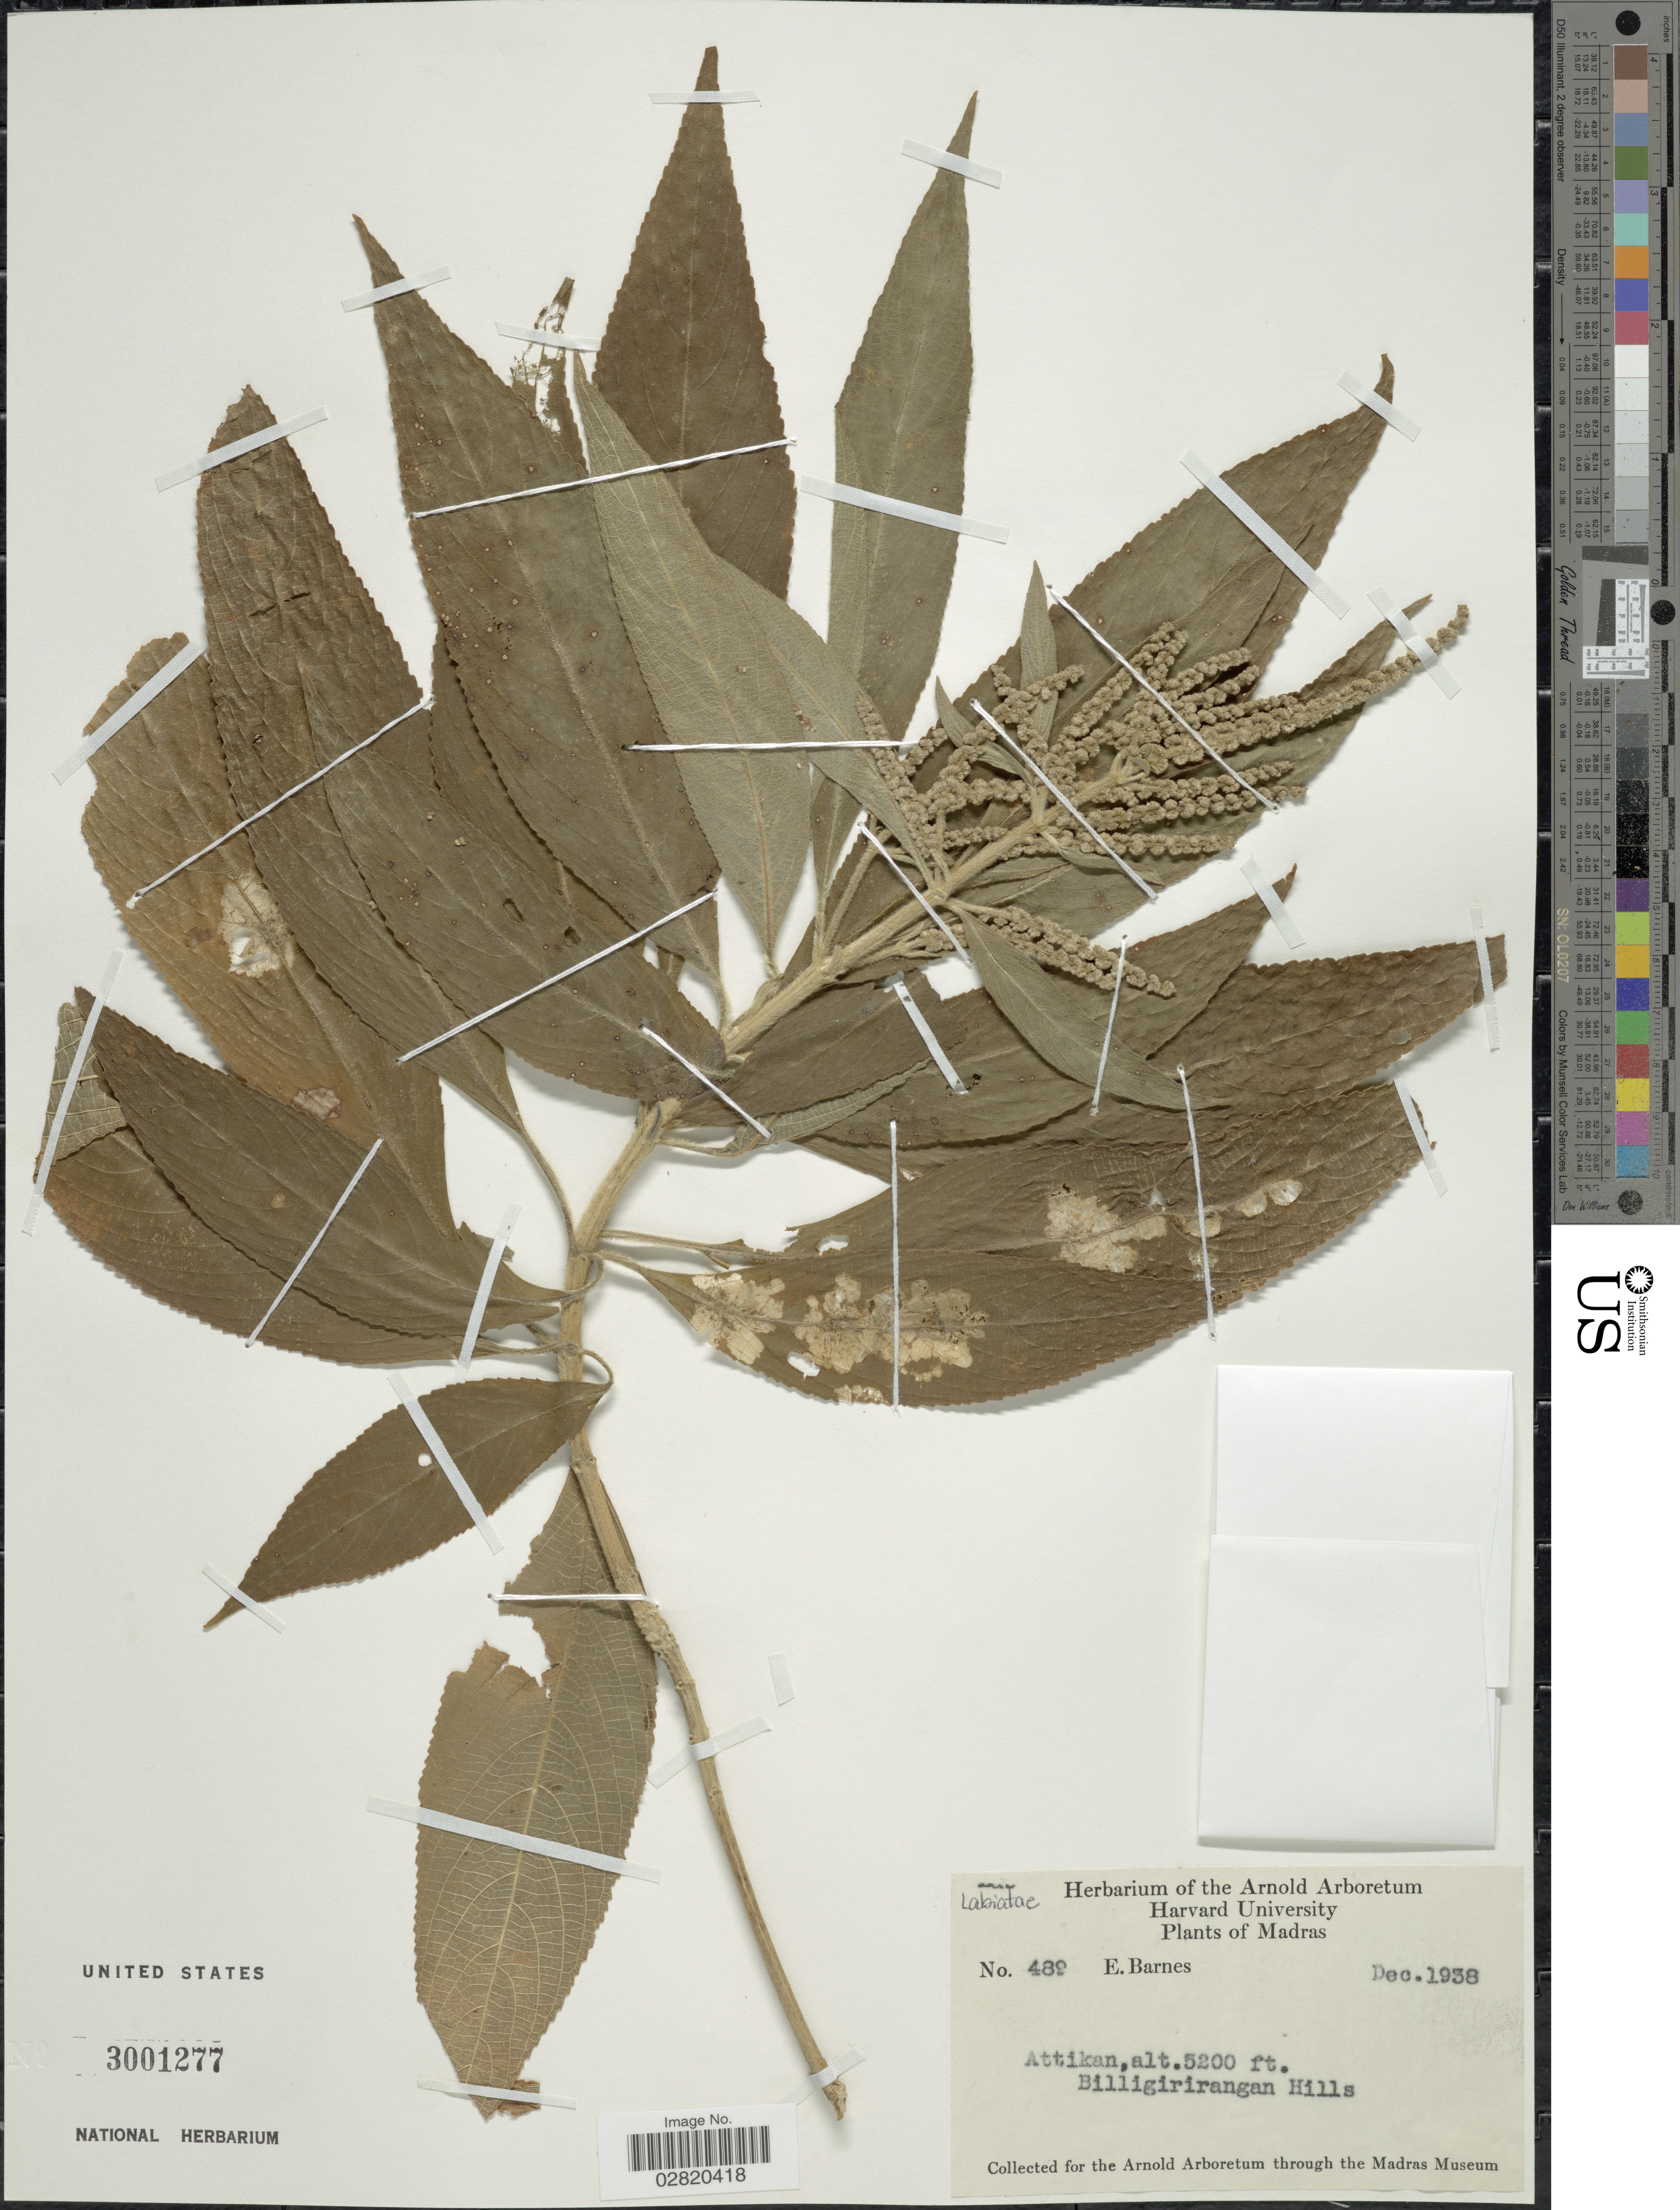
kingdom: Plantae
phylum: Tracheophyta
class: Magnoliopsida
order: Lamiales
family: Lamiaceae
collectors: E. Barnes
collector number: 489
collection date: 1938-12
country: India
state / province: Karnataka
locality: Madras. Attikan. Billigirirangan Hills.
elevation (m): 1585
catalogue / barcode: US 3001277